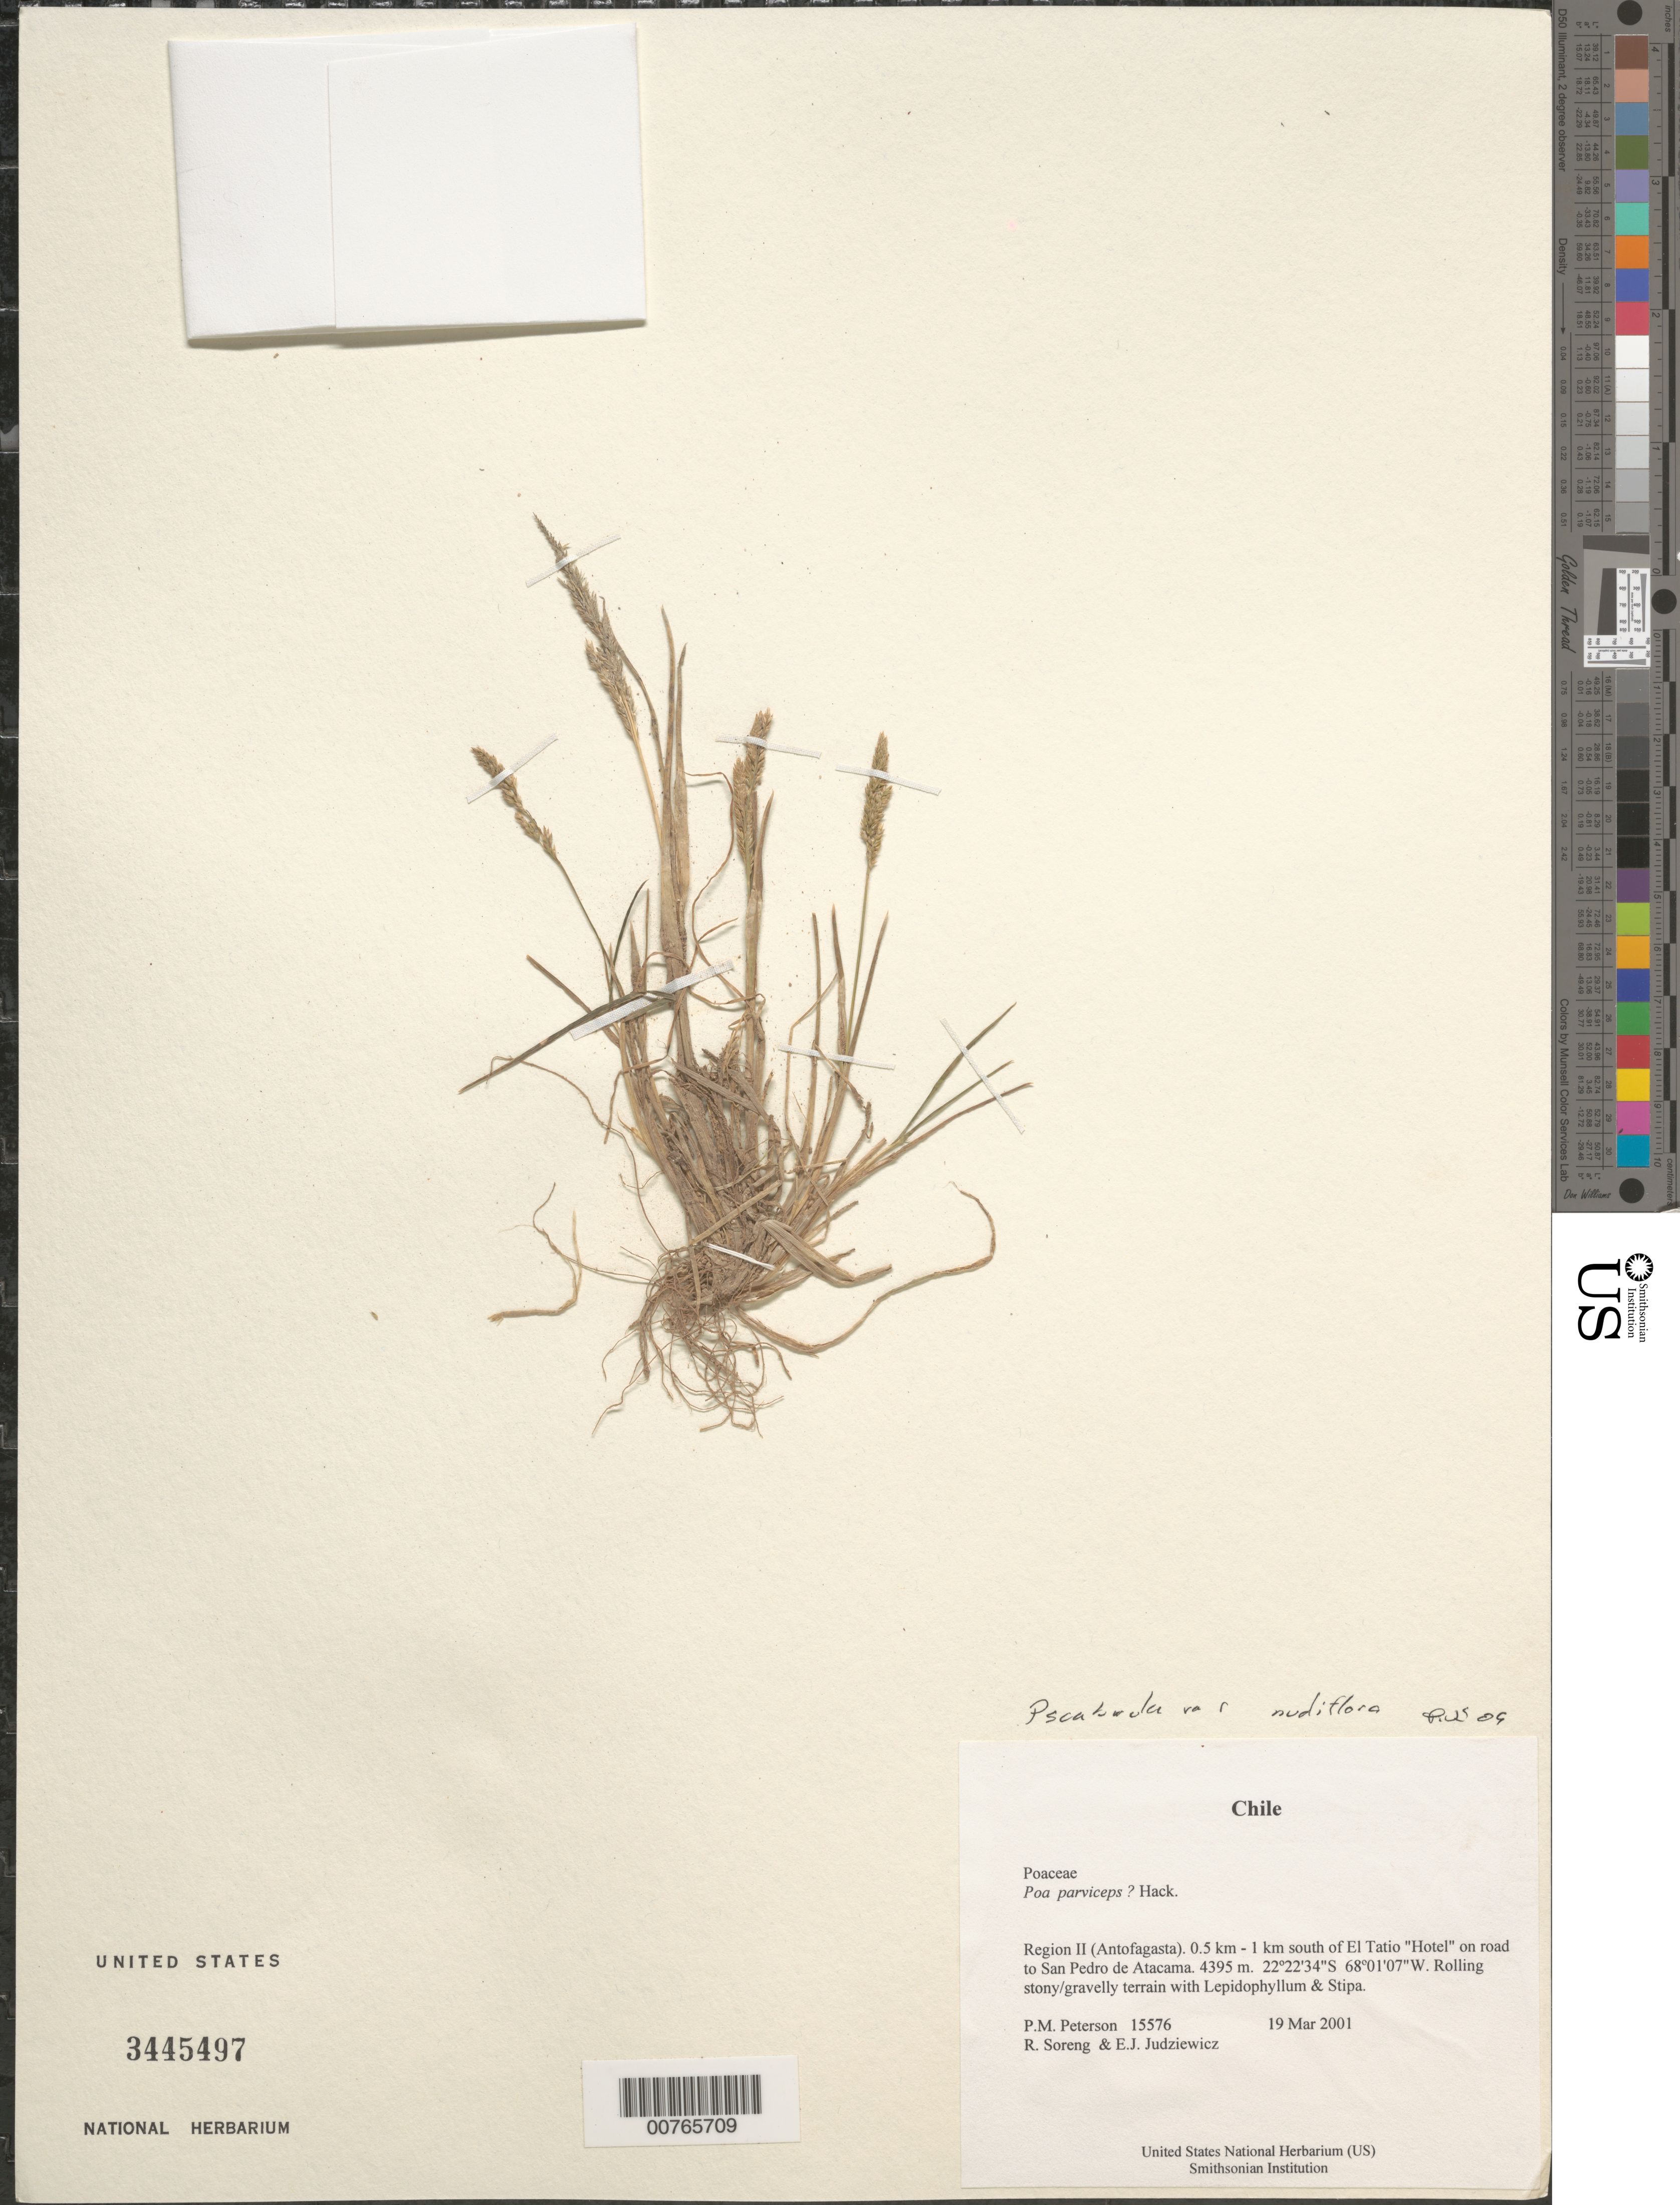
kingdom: Plantae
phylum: Tracheophyta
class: Liliopsida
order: Poales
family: Poaceae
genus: Poa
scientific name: Poa scaberula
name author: Hook. f.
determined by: Soreng, Robert J., Research Associate (BOT), Smithsonian Institution - National Museum of Natural History (UNITED STATES)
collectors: P. M. Peterson, R. J. Soreng & E. J. Judziewicz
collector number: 15576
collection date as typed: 19 Mar 2001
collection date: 2001-03-19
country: Chile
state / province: Antofagasta (II)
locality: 0.5 km - 1 km south of El Tatio "Hotel" on road to San Pedro de Atacama.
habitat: Rolling stony/gravelly terrain with Lepidophyllum & Stipa.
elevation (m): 4395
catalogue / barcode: US 3445497